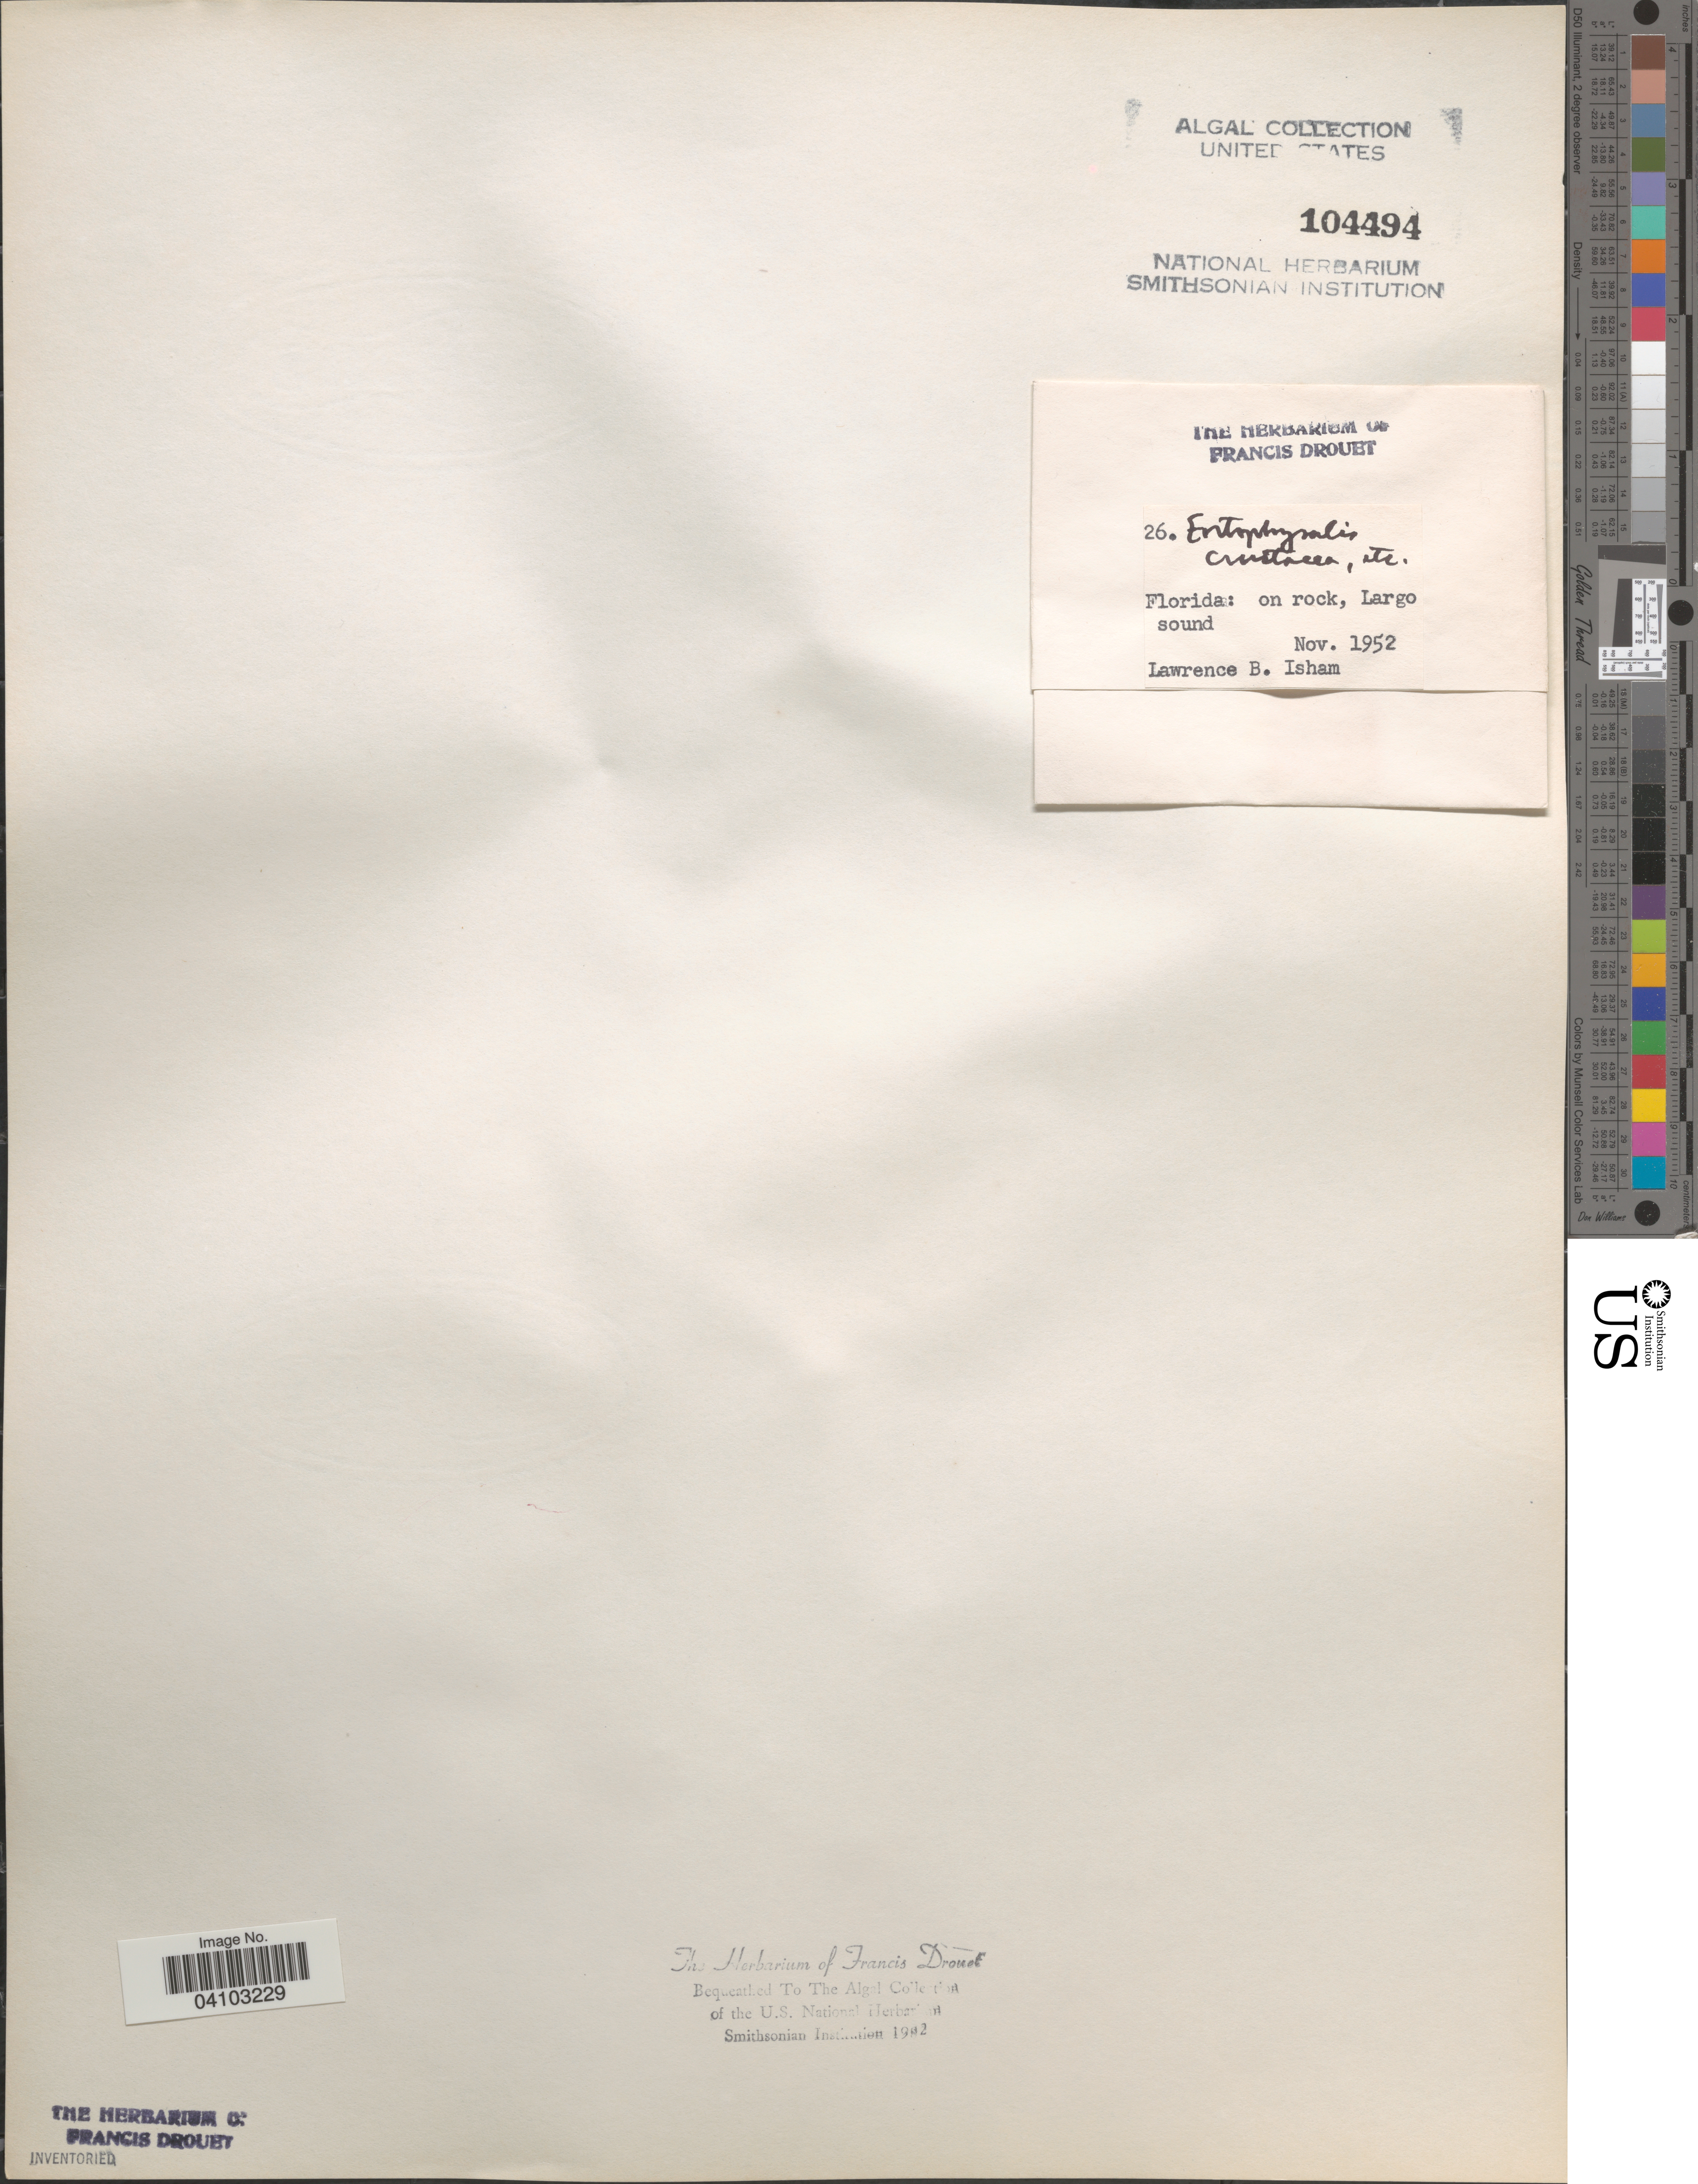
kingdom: Bacteria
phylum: Cyanobacteria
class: Cyanobacteriia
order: Cyanobacteriales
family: Chroococcaceae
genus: Entophysalis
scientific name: Entophysalis crustacea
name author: (J. Agardh) F.E. Drouet & W.A. Daily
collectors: L. Isham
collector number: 26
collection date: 1952-11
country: United States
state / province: Florida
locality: On rock, Largo sound.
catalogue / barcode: US 104494